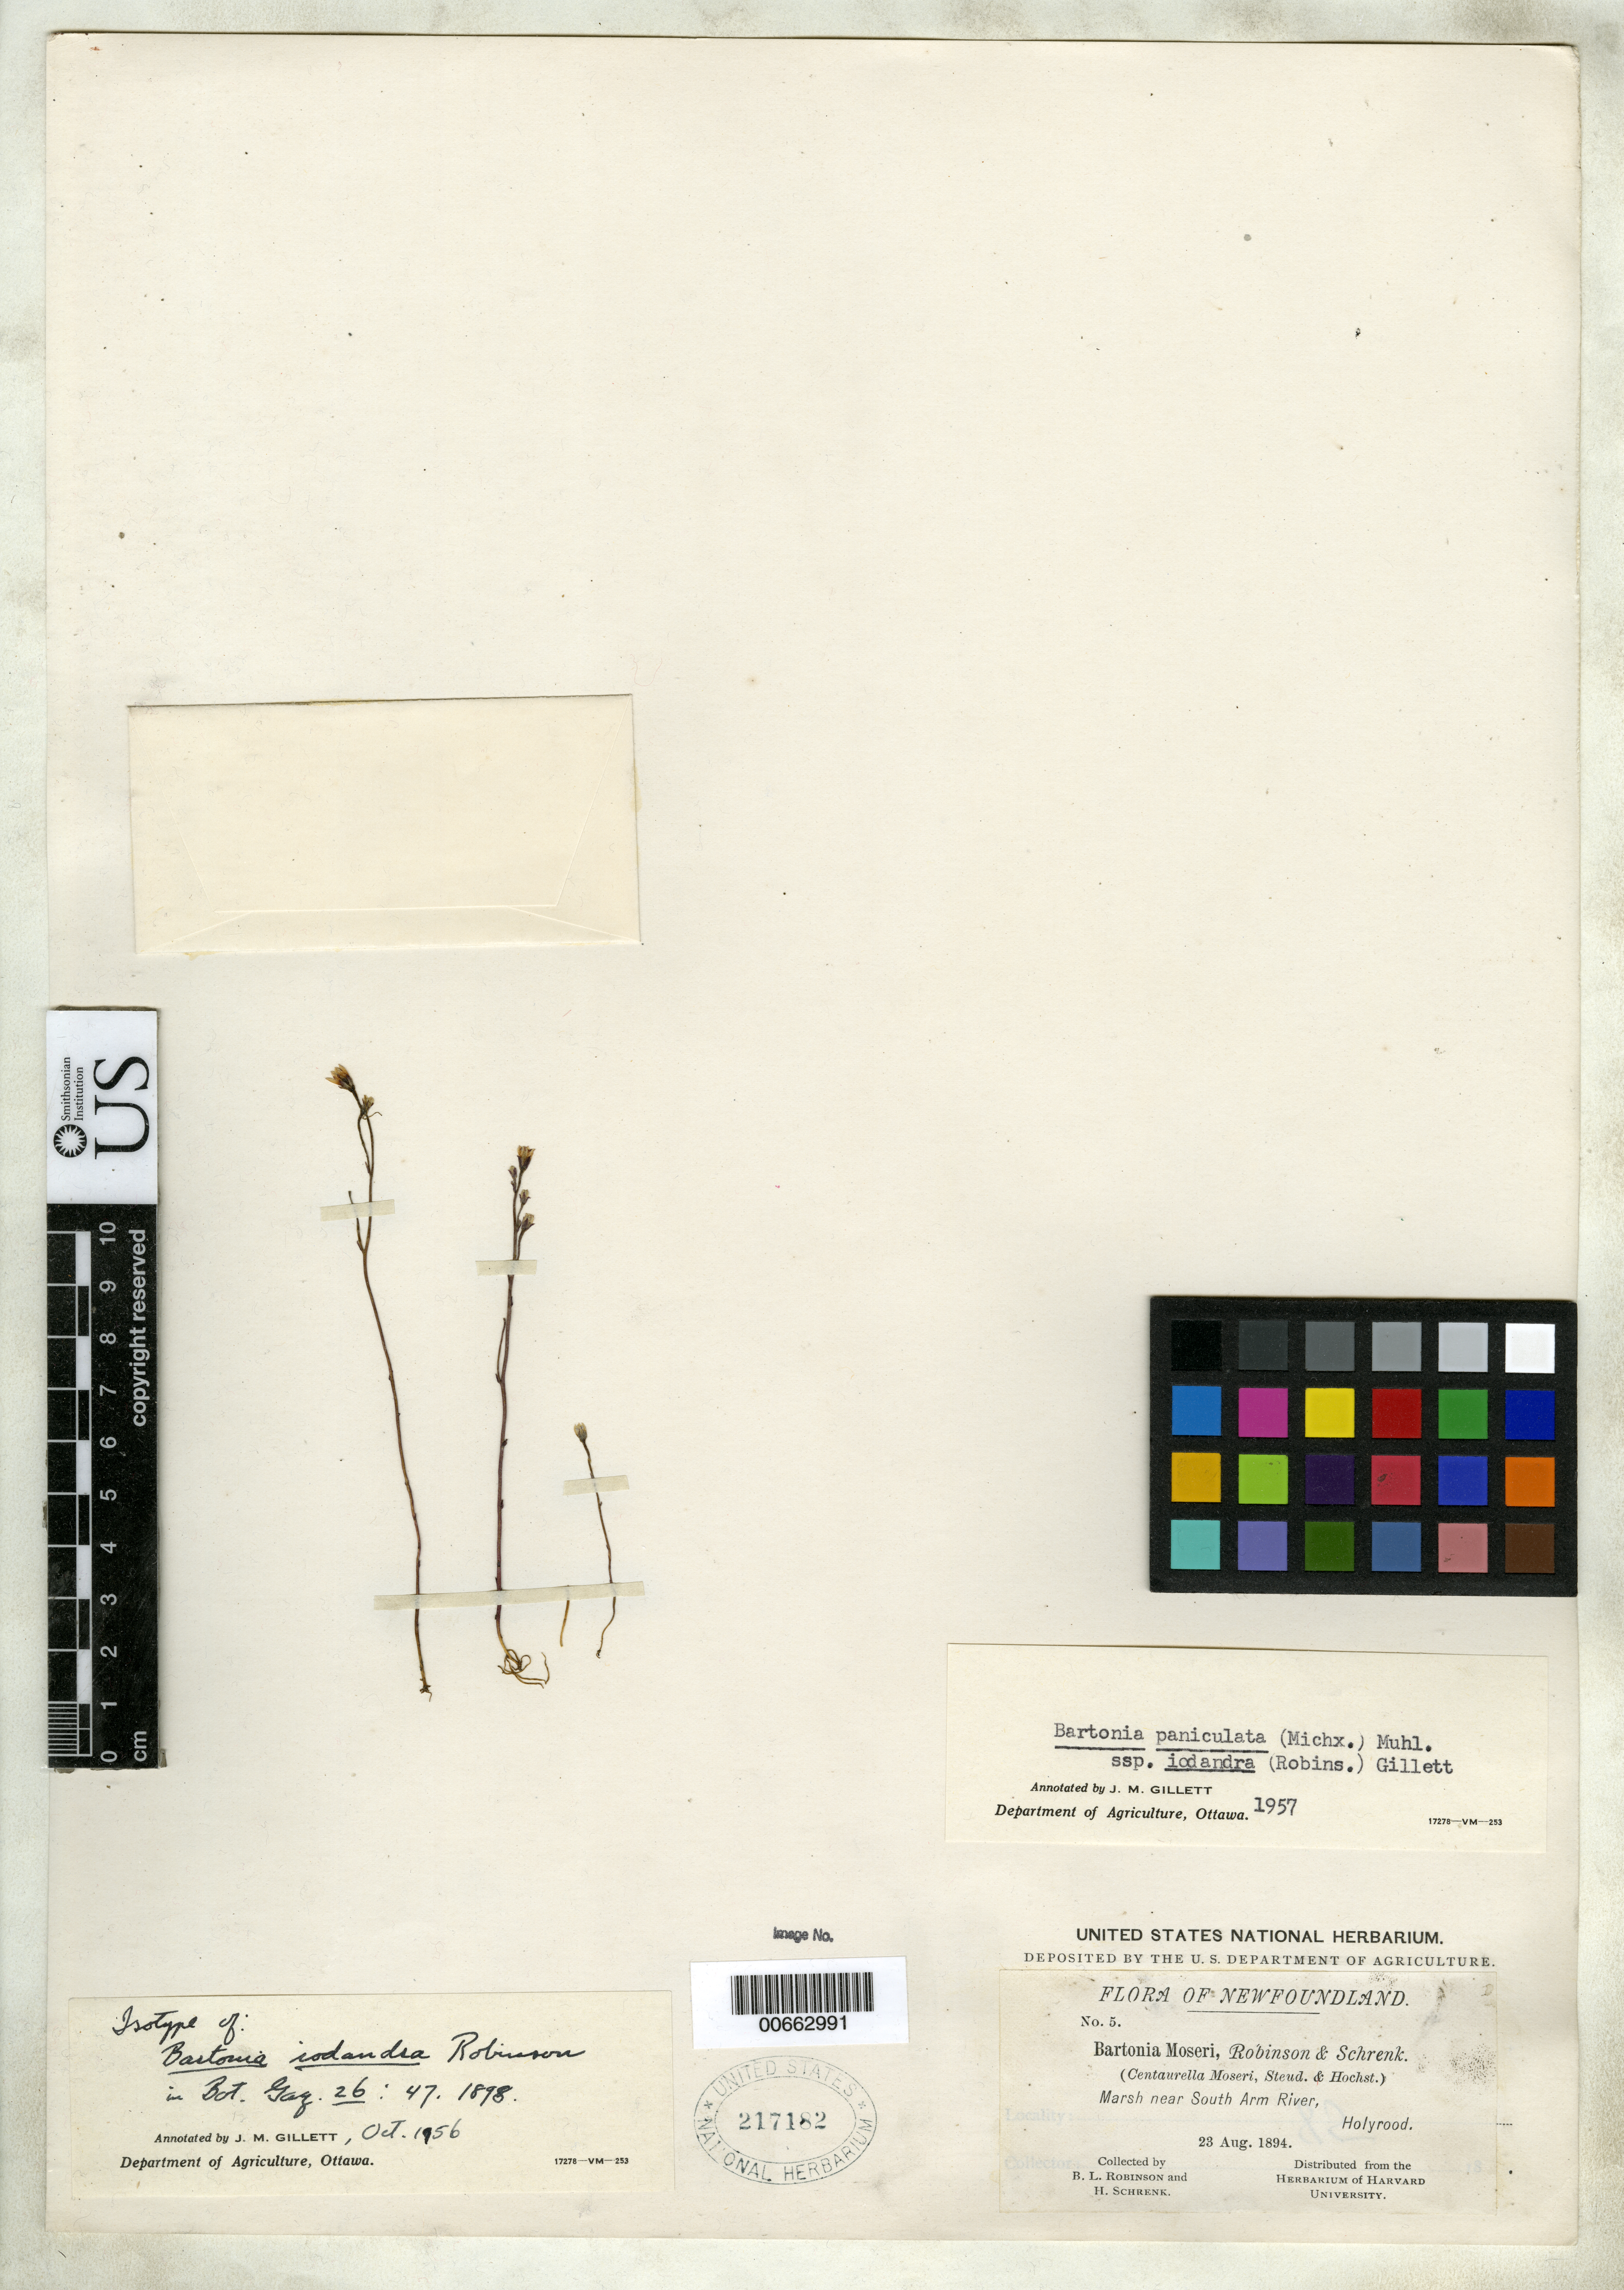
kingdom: Plantae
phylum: Tracheophyta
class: Magnoliopsida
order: Gentianales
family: Gentianaceae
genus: Bartonia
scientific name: Bartonia iodandra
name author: B.L. Rob.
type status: Isotype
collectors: B. L. Robinson & H. v. Schrenk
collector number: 5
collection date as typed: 23 Aug 1894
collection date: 1894-08-23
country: Canada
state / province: Newfoundland and Labrador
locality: Near South Arm River, Holyrood.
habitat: Marsh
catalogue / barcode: US 217182